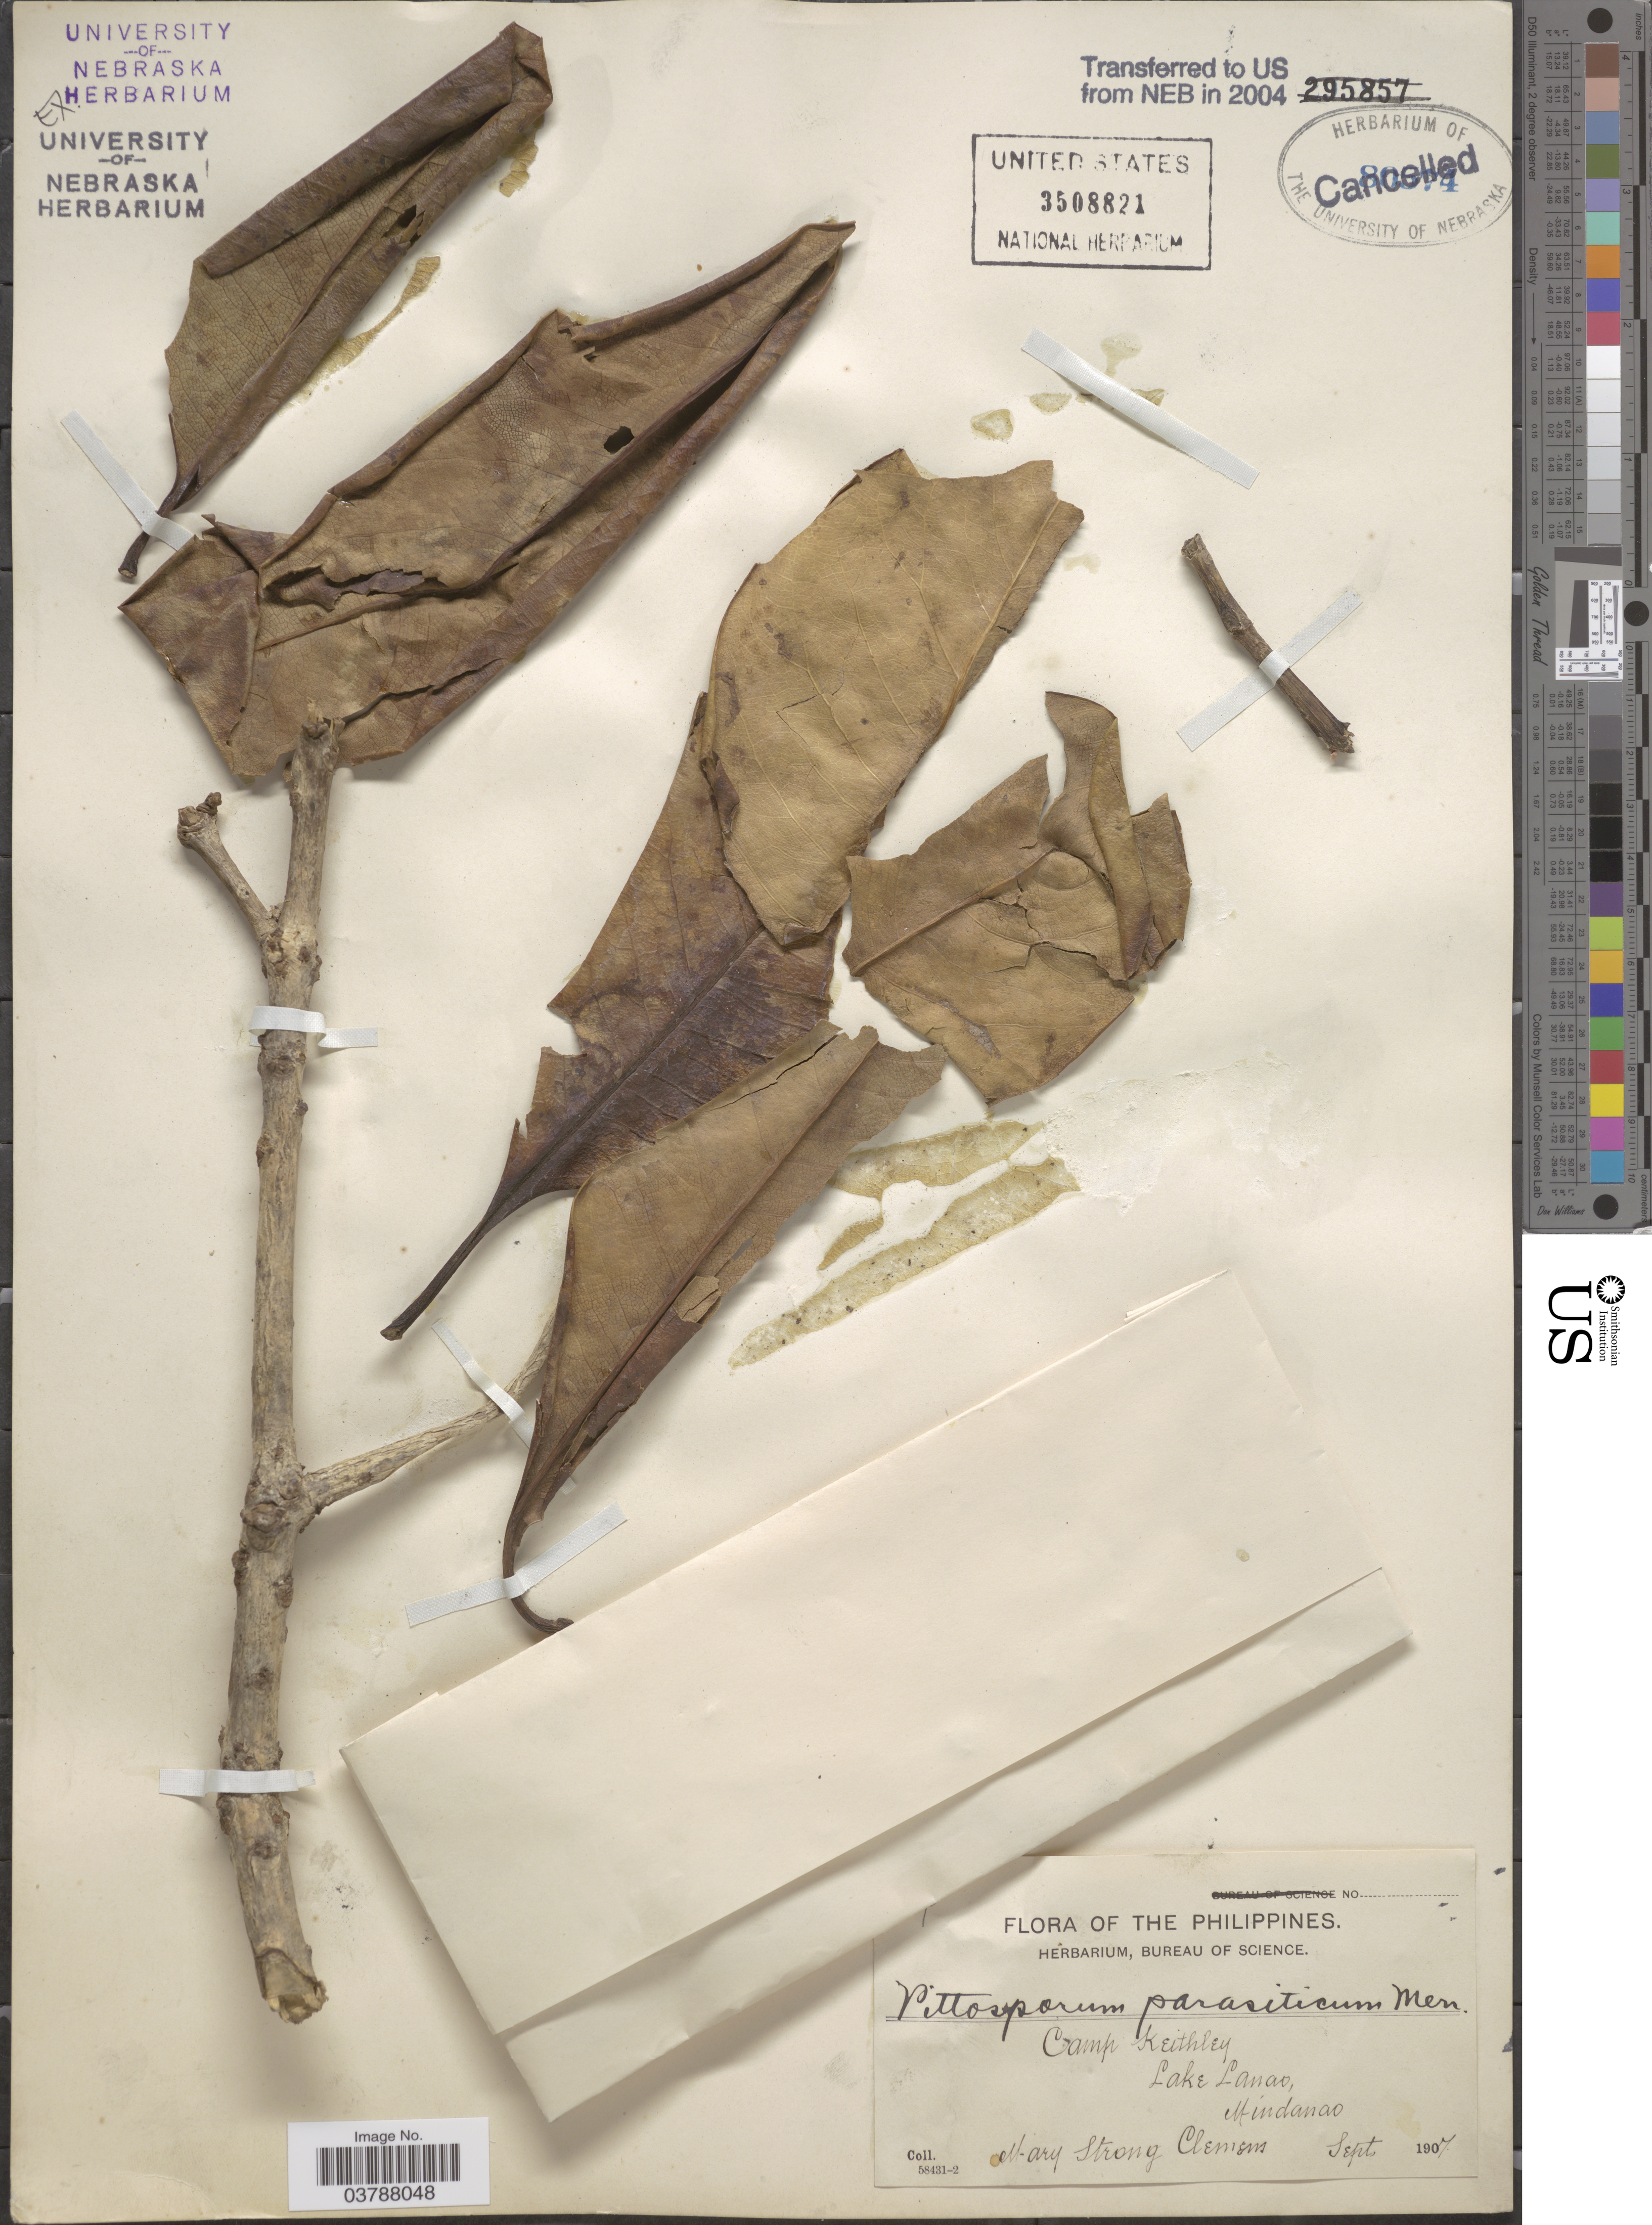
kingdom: Plantae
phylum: Tracheophyta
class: Magnoliopsida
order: Apiales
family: Pittosporaceae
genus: Pittosporum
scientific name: Pittosporum sp.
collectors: M. S. Clemens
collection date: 1907-09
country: Philippines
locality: Camp Keithley, Lake Lanao, Mindanao.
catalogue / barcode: US 3508821